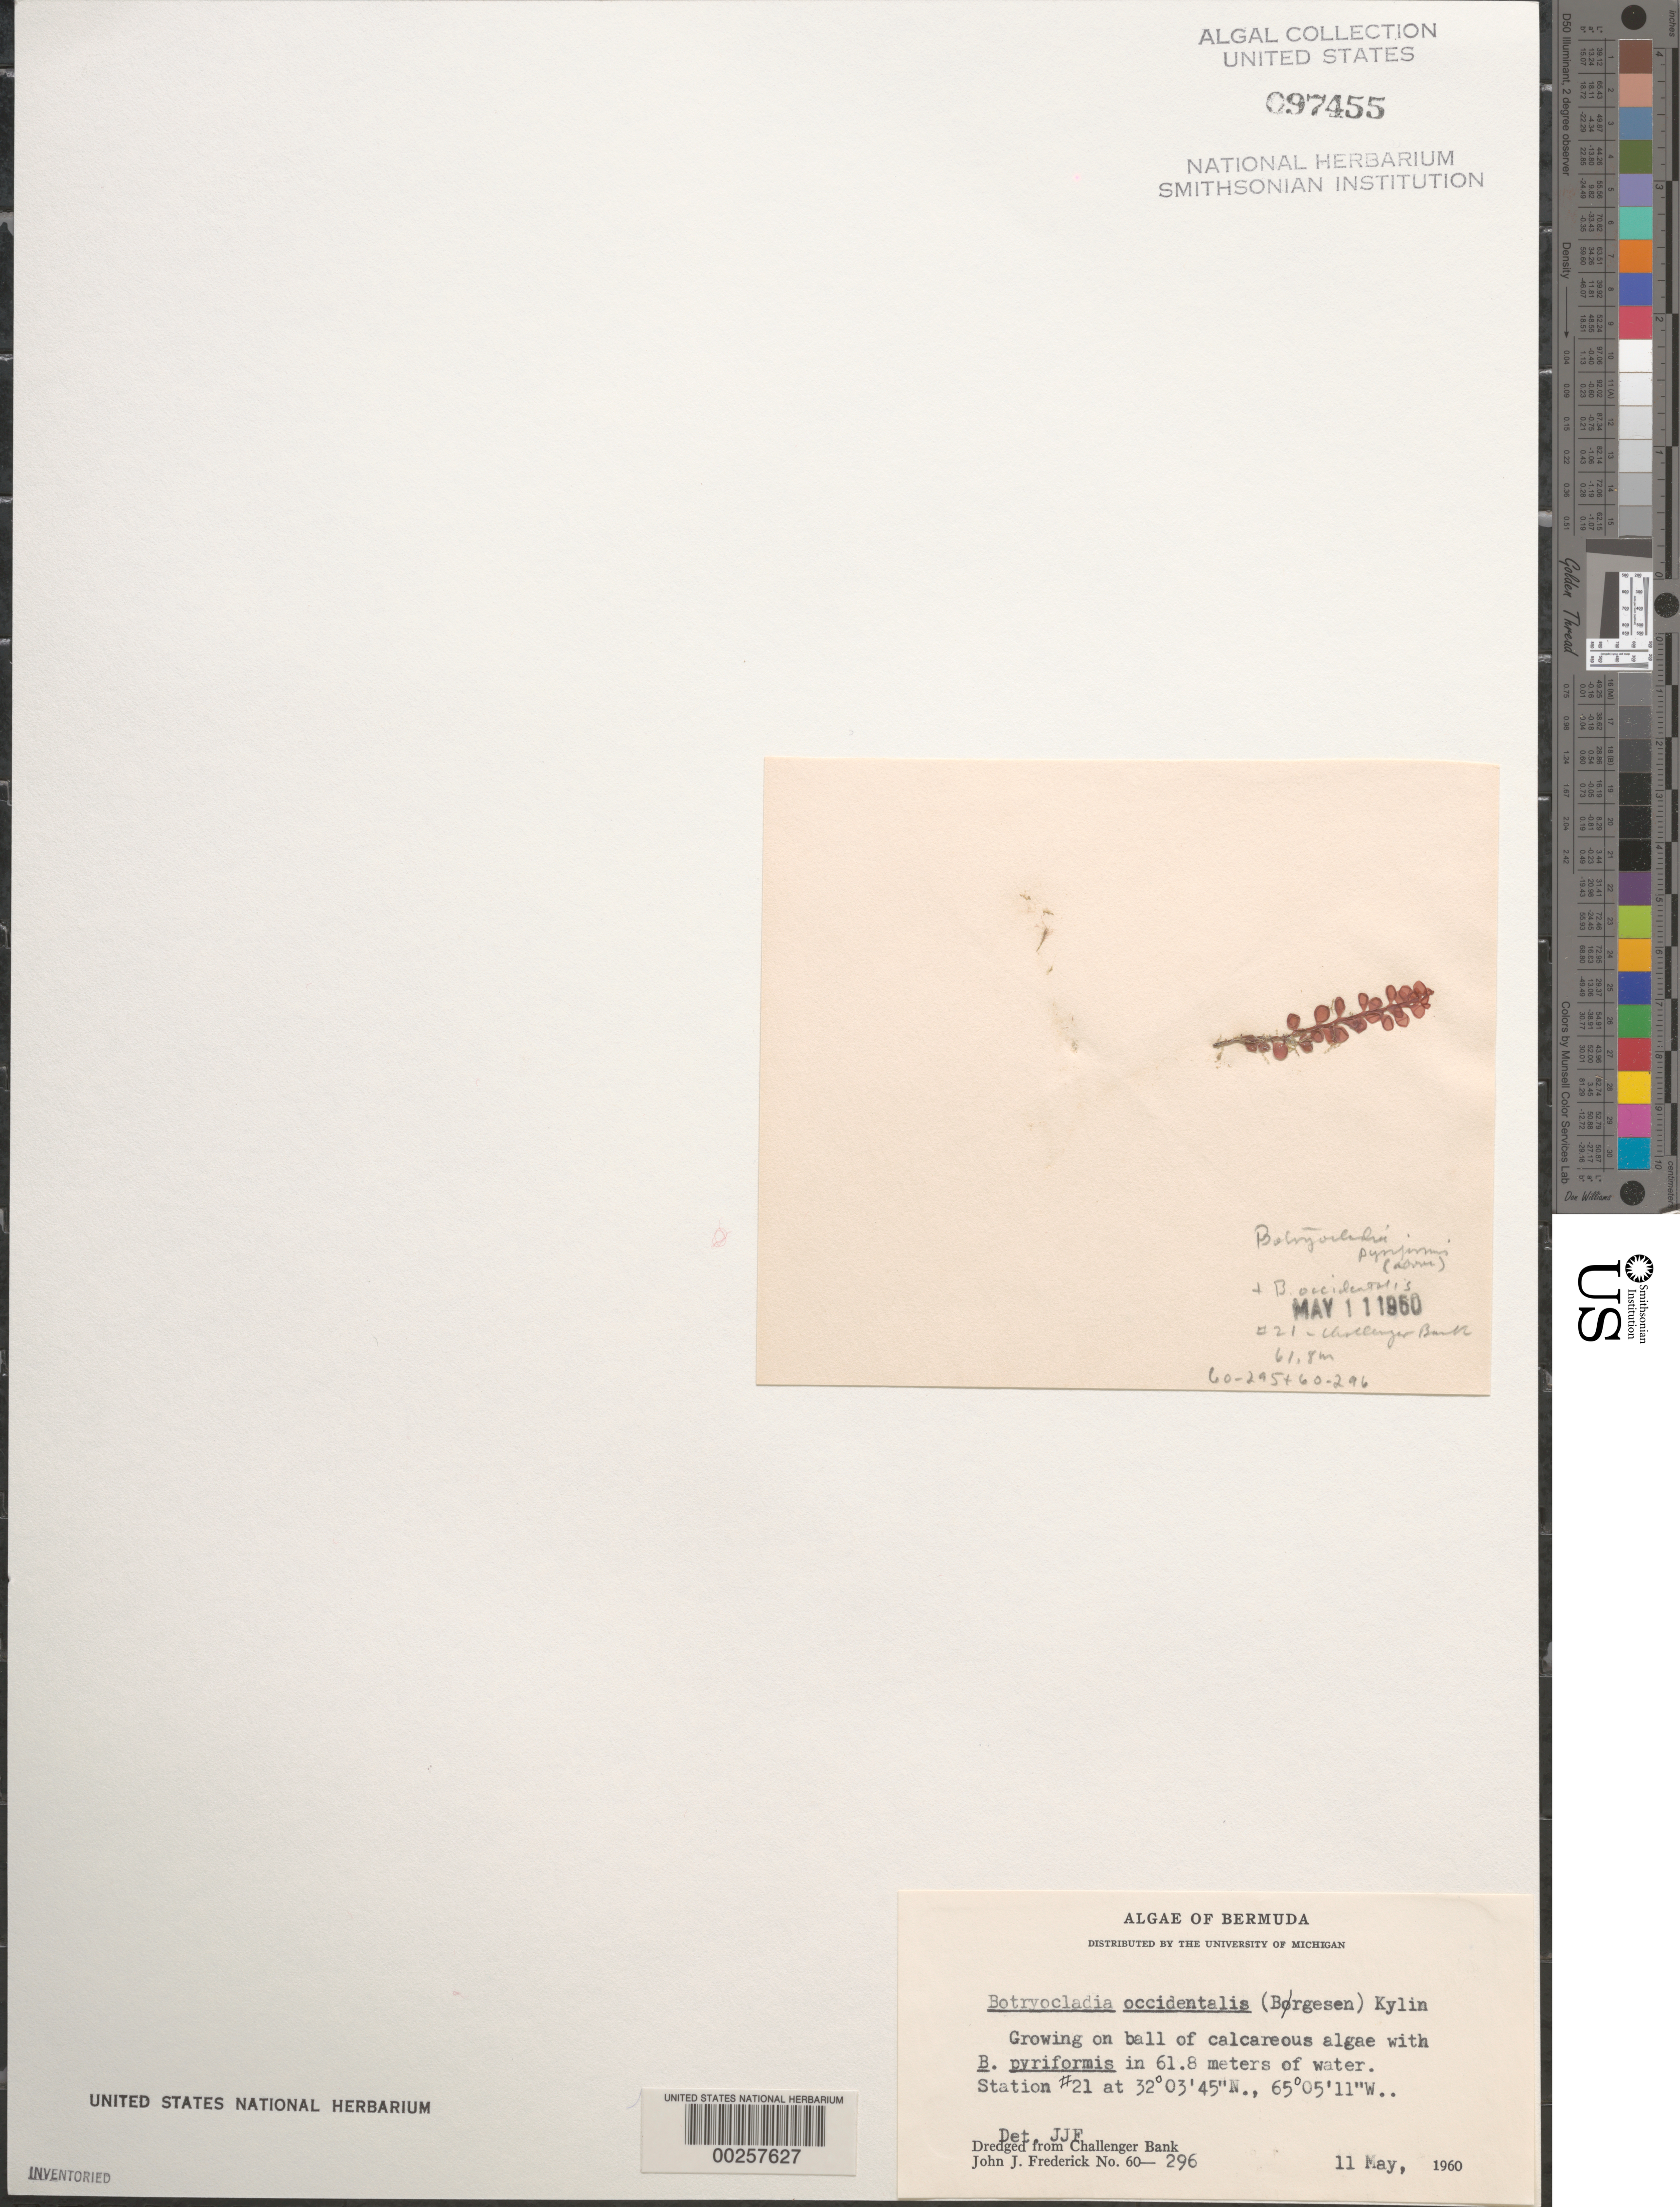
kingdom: Plantae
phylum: Rhodophyta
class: Florideophyceae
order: Rhodymeniales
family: Rhodymeniaceae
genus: Botryocladia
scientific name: Botryocladia occidentalis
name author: (Børgesen) Kylin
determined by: Frederick, J. J.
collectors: J. Frederick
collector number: JJF 60-296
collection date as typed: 11 May 1960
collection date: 1960-05-11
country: Bermuda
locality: Challenger Bank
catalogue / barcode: US 97455